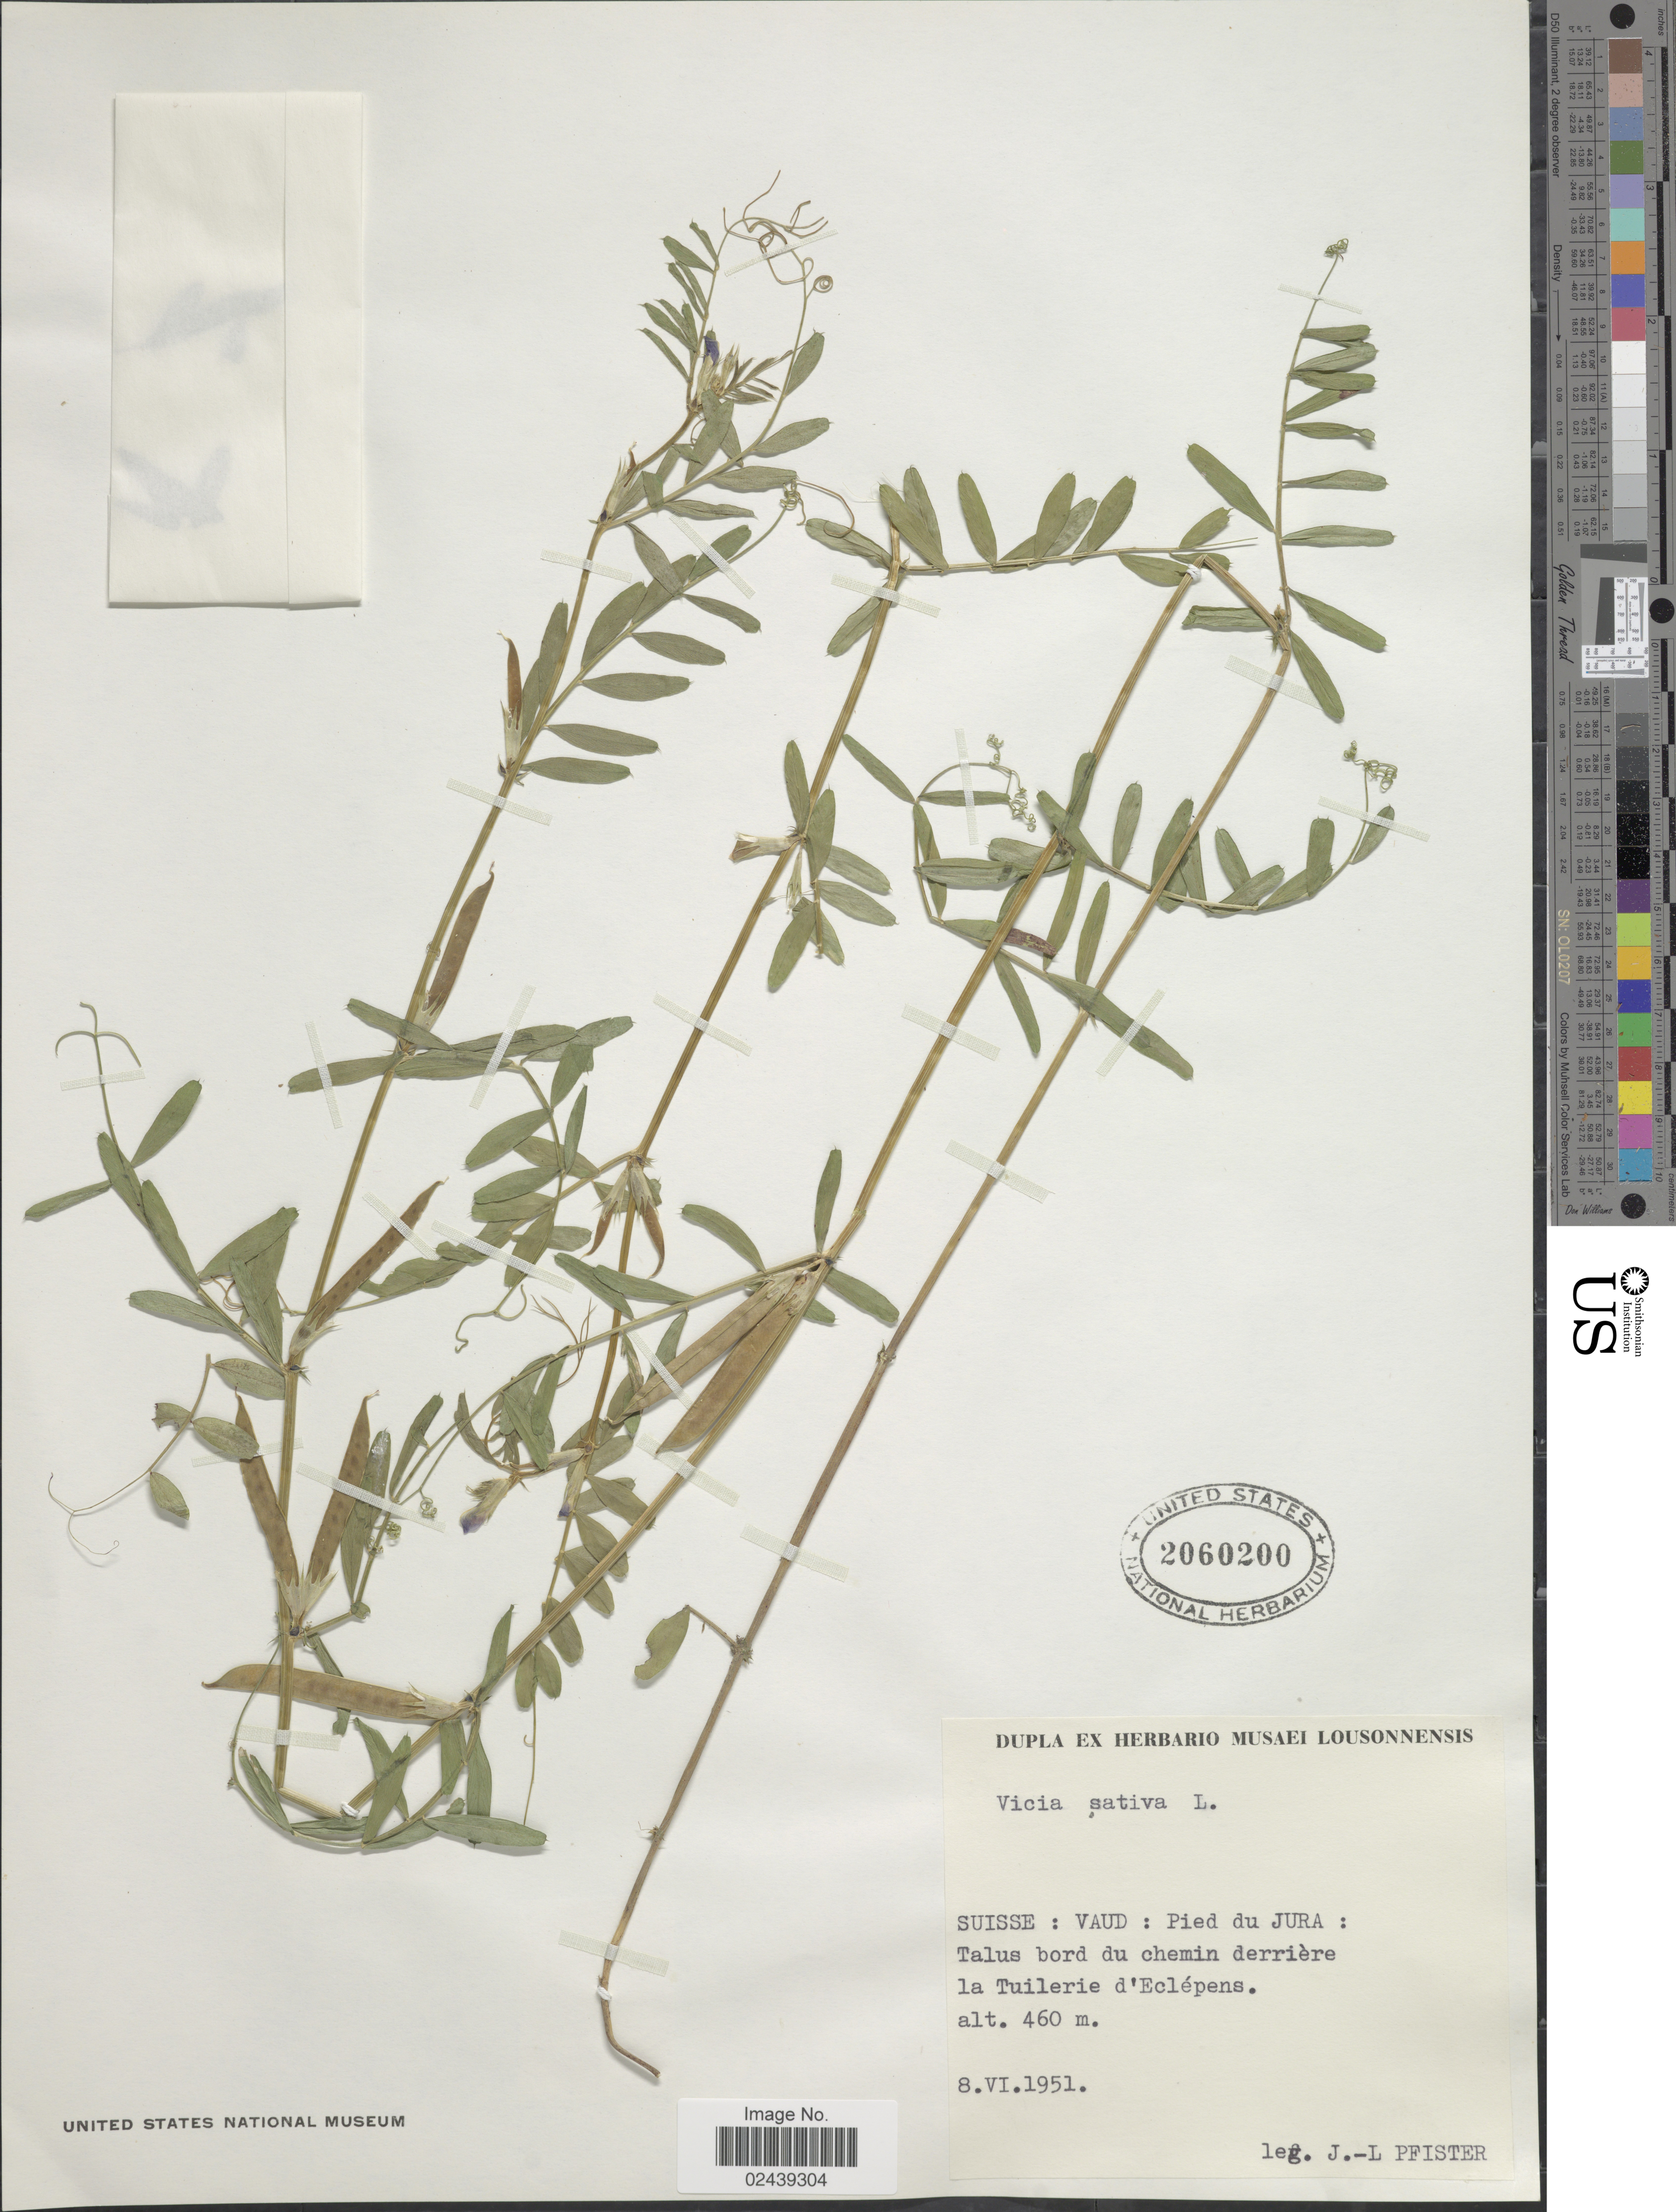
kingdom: Plantae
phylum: Tracheophyta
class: Magnoliopsida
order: Fabales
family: Fabaceae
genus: Vicia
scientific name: Vicia sativa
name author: L.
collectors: J. Pfister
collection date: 1951-06-08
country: Switzerland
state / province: Vaud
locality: Suisse: Pied du Jura: Talus bord du chemin derriere la Tuilerie d'Eclepens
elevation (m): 460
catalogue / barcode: US 2060200